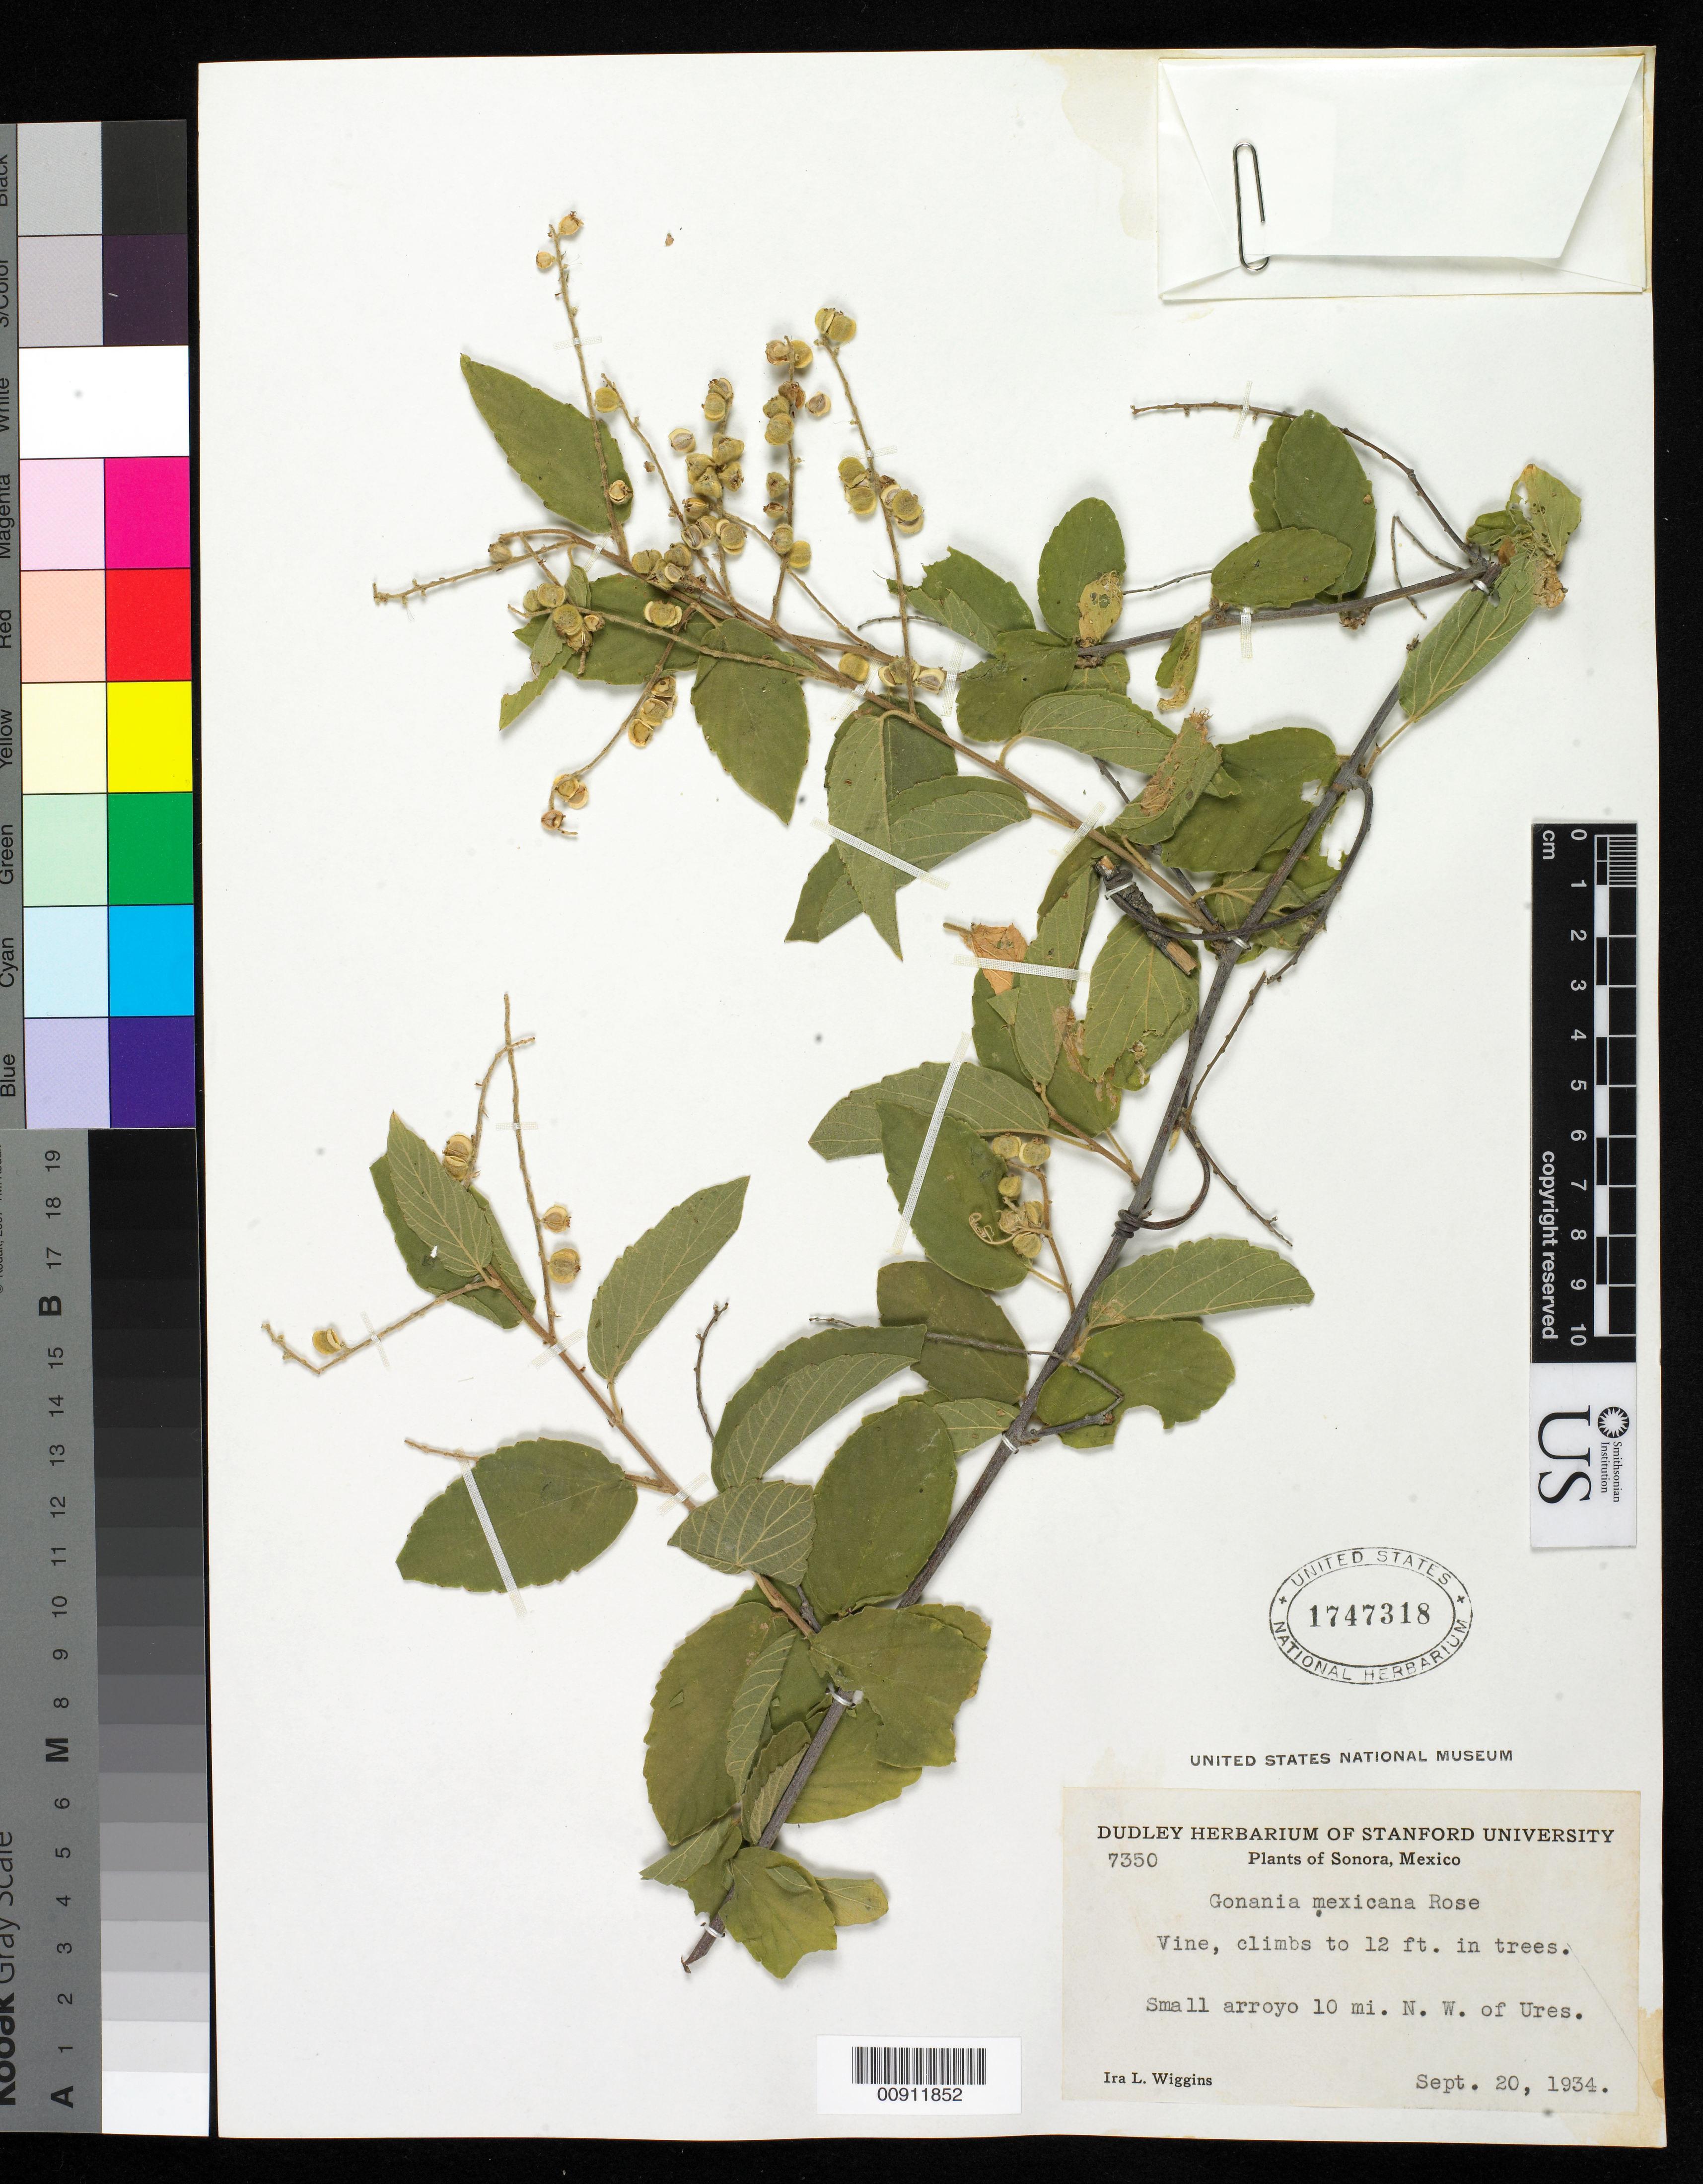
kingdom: Plantae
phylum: Tracheophyta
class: Magnoliopsida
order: Rosales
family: Rhamnaceae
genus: Gouania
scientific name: Gouania rosei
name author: Wiggins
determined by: Pool, A., (MO), Missouri Botanical Garden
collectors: I. L. Wiggins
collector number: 7350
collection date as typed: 20 Sep 1934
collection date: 1934-09-20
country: Mexico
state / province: Sonora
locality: Small arroyo 10 mi. NW of Ures, Sonora.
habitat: Vine, climbs to 12 ft. in trees.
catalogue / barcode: US 1747318